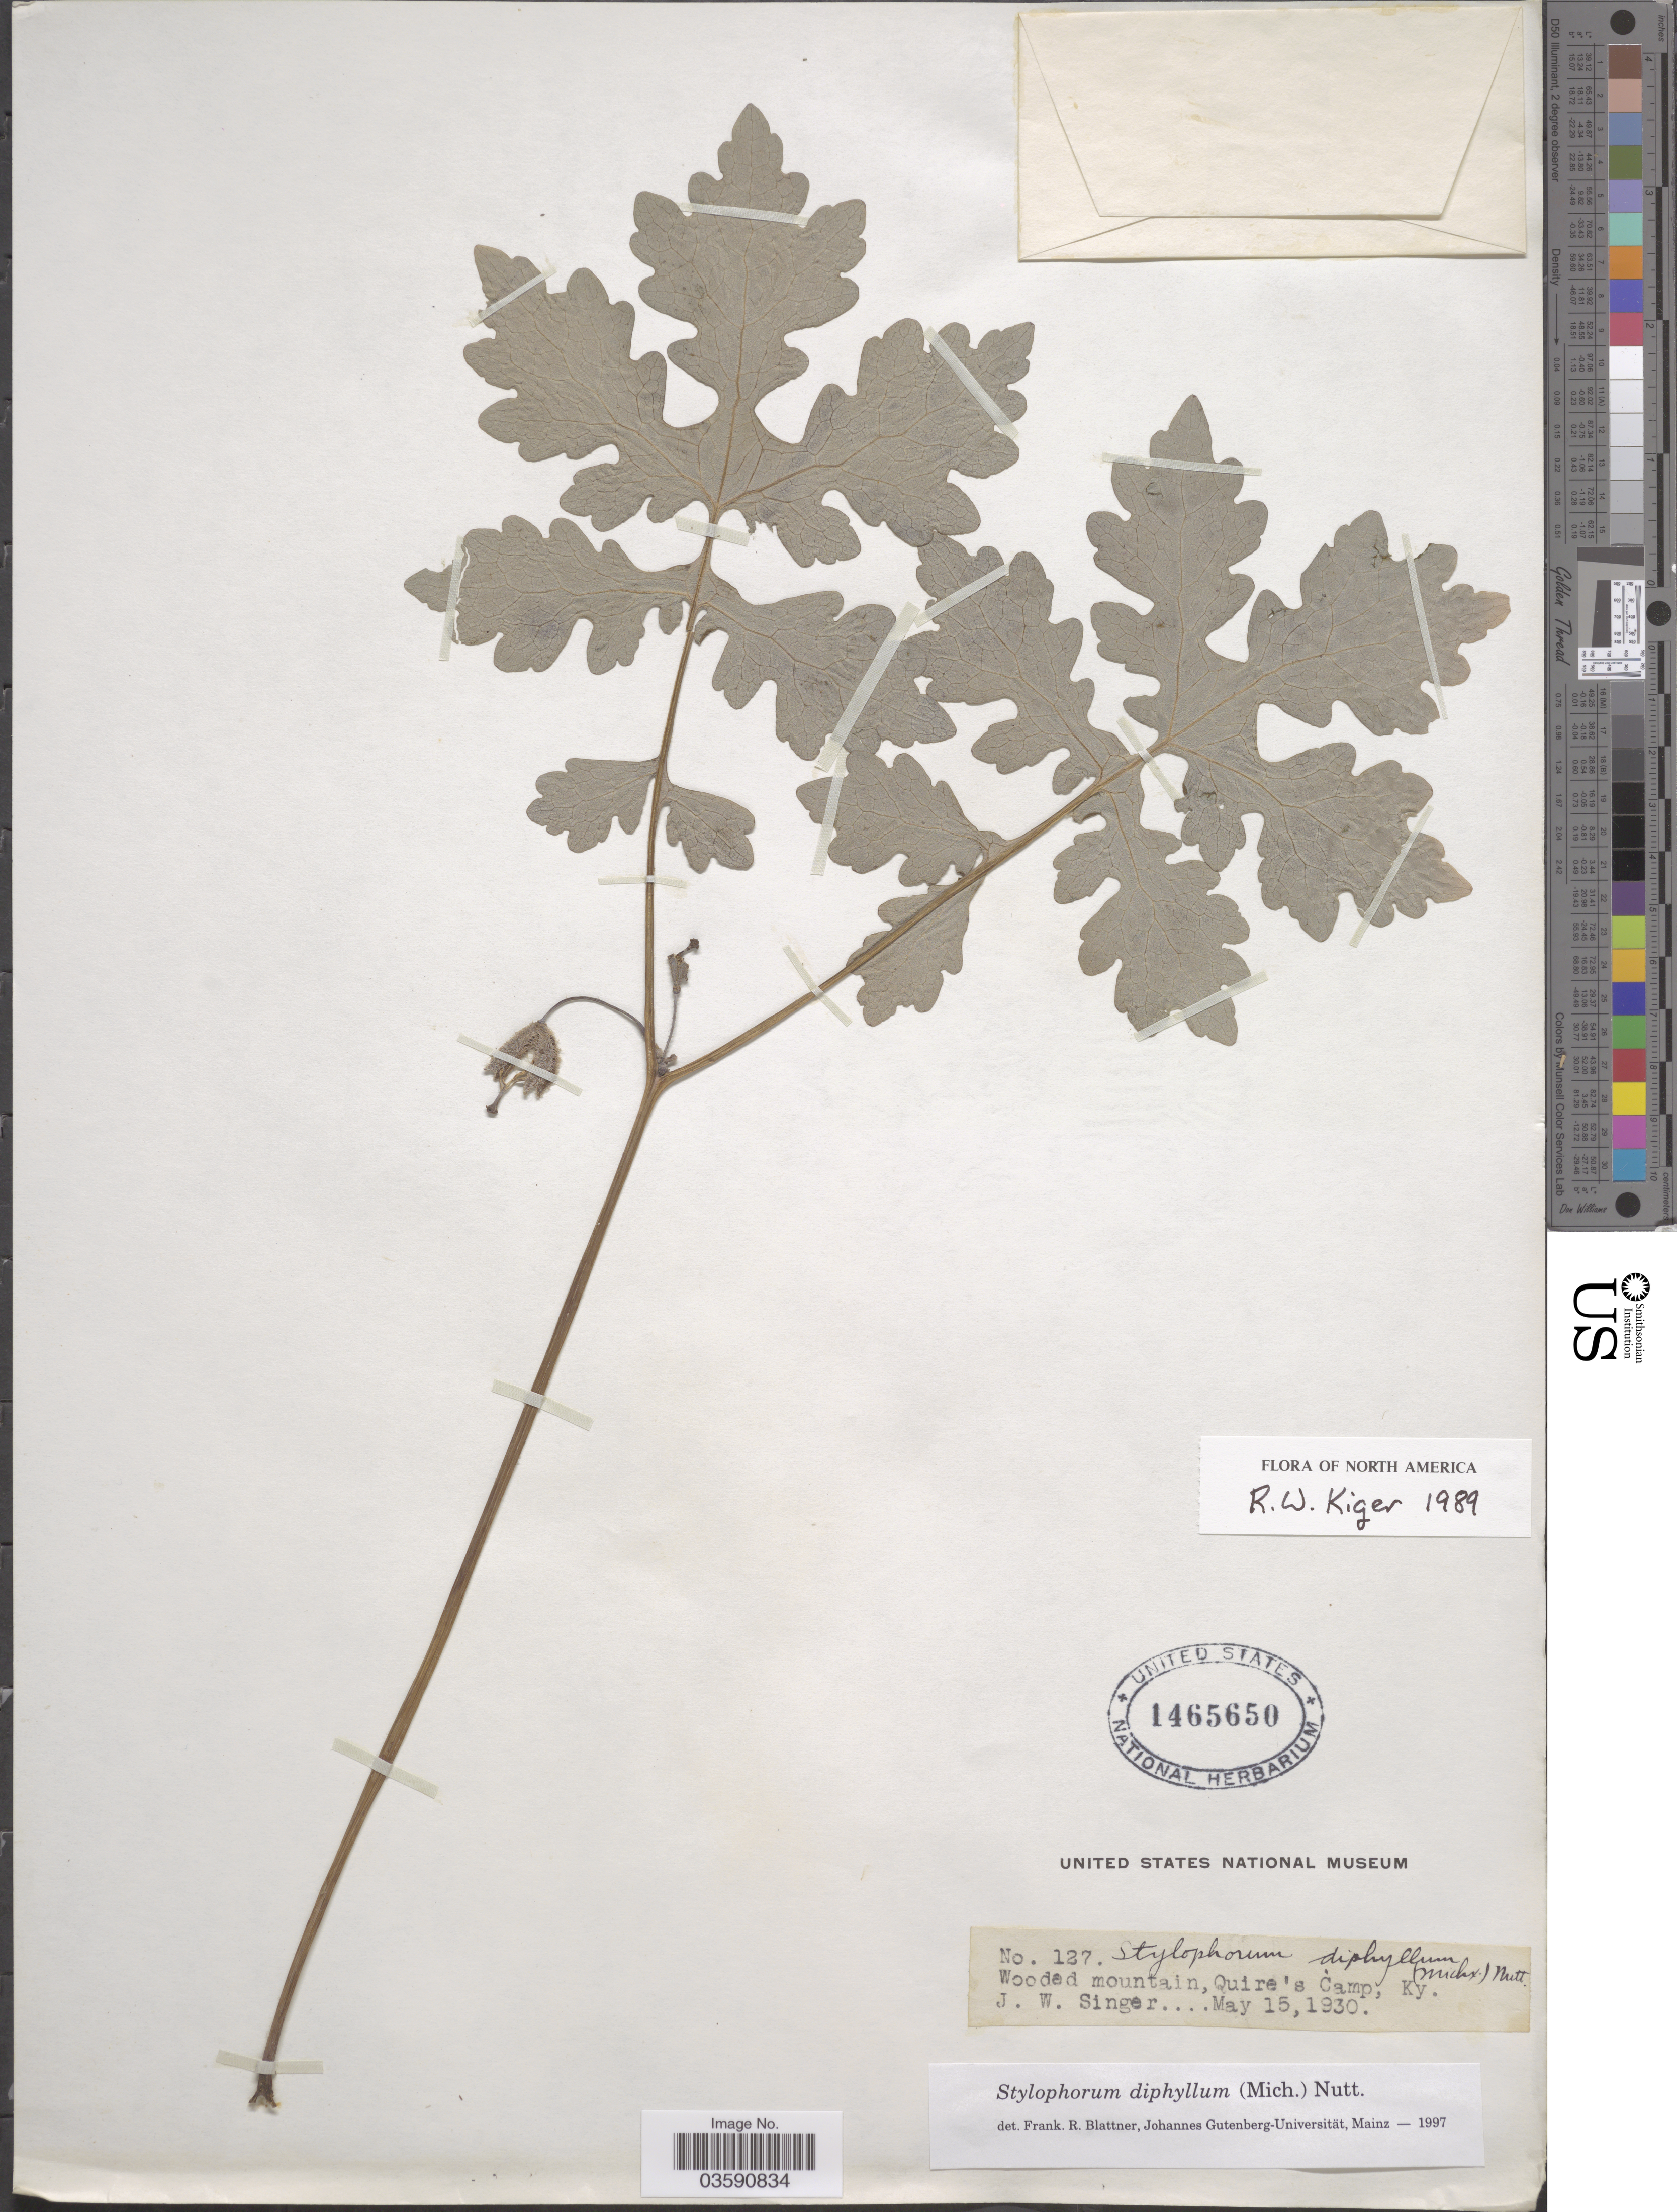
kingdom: Plantae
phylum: Tracheophyta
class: Magnoliopsida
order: Ranunculales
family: Papaveraceae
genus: Stylophorum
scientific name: Stylophorum diphyllum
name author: (Michx.) Nutt.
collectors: J. EW. Singer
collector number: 127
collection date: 1930-05-15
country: United States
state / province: Kentucky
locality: Wooded mountain, Quire's Camp.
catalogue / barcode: US 1465650